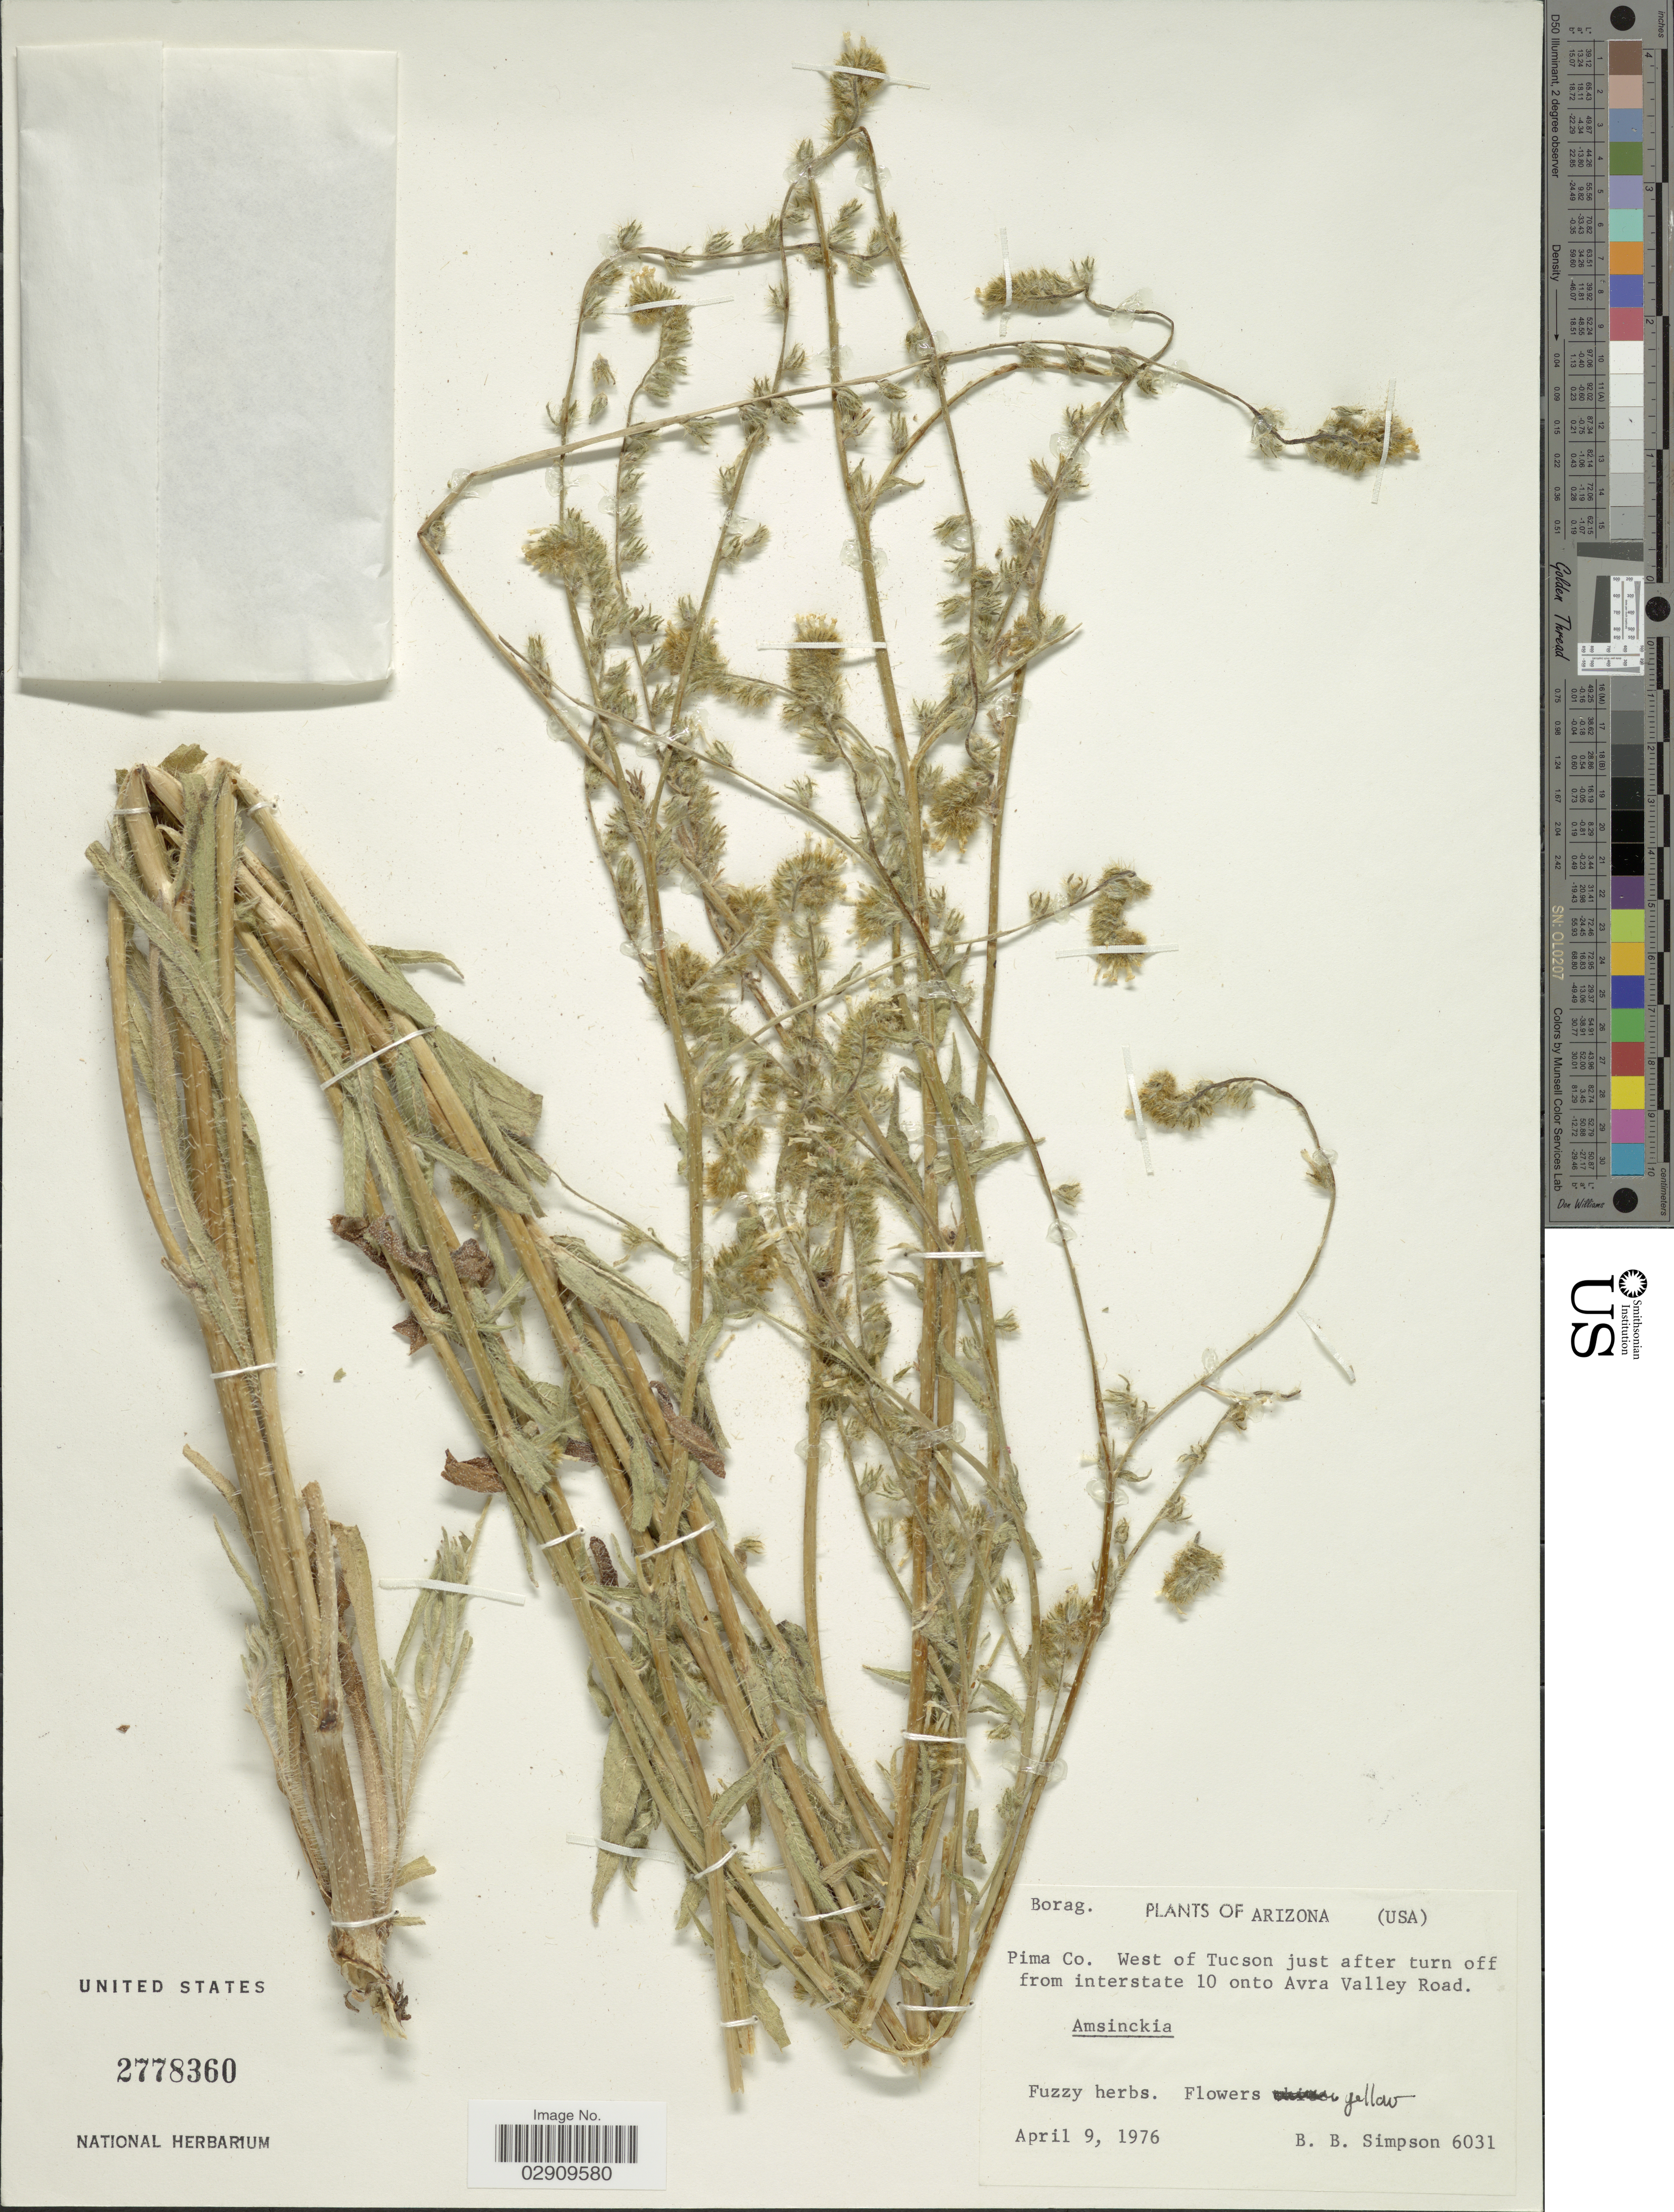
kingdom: Plantae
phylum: Tracheophyta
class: Magnoliopsida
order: Boraginales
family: Boraginaceae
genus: Amsinckia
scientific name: Amsinckia sp.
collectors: B. Simpson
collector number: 6031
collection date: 1976-04-09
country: United States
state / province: Arizona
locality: Pima Co. West of Tucson just after turn off from interstate 10 onto Avra Valley Road.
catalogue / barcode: US 2778360